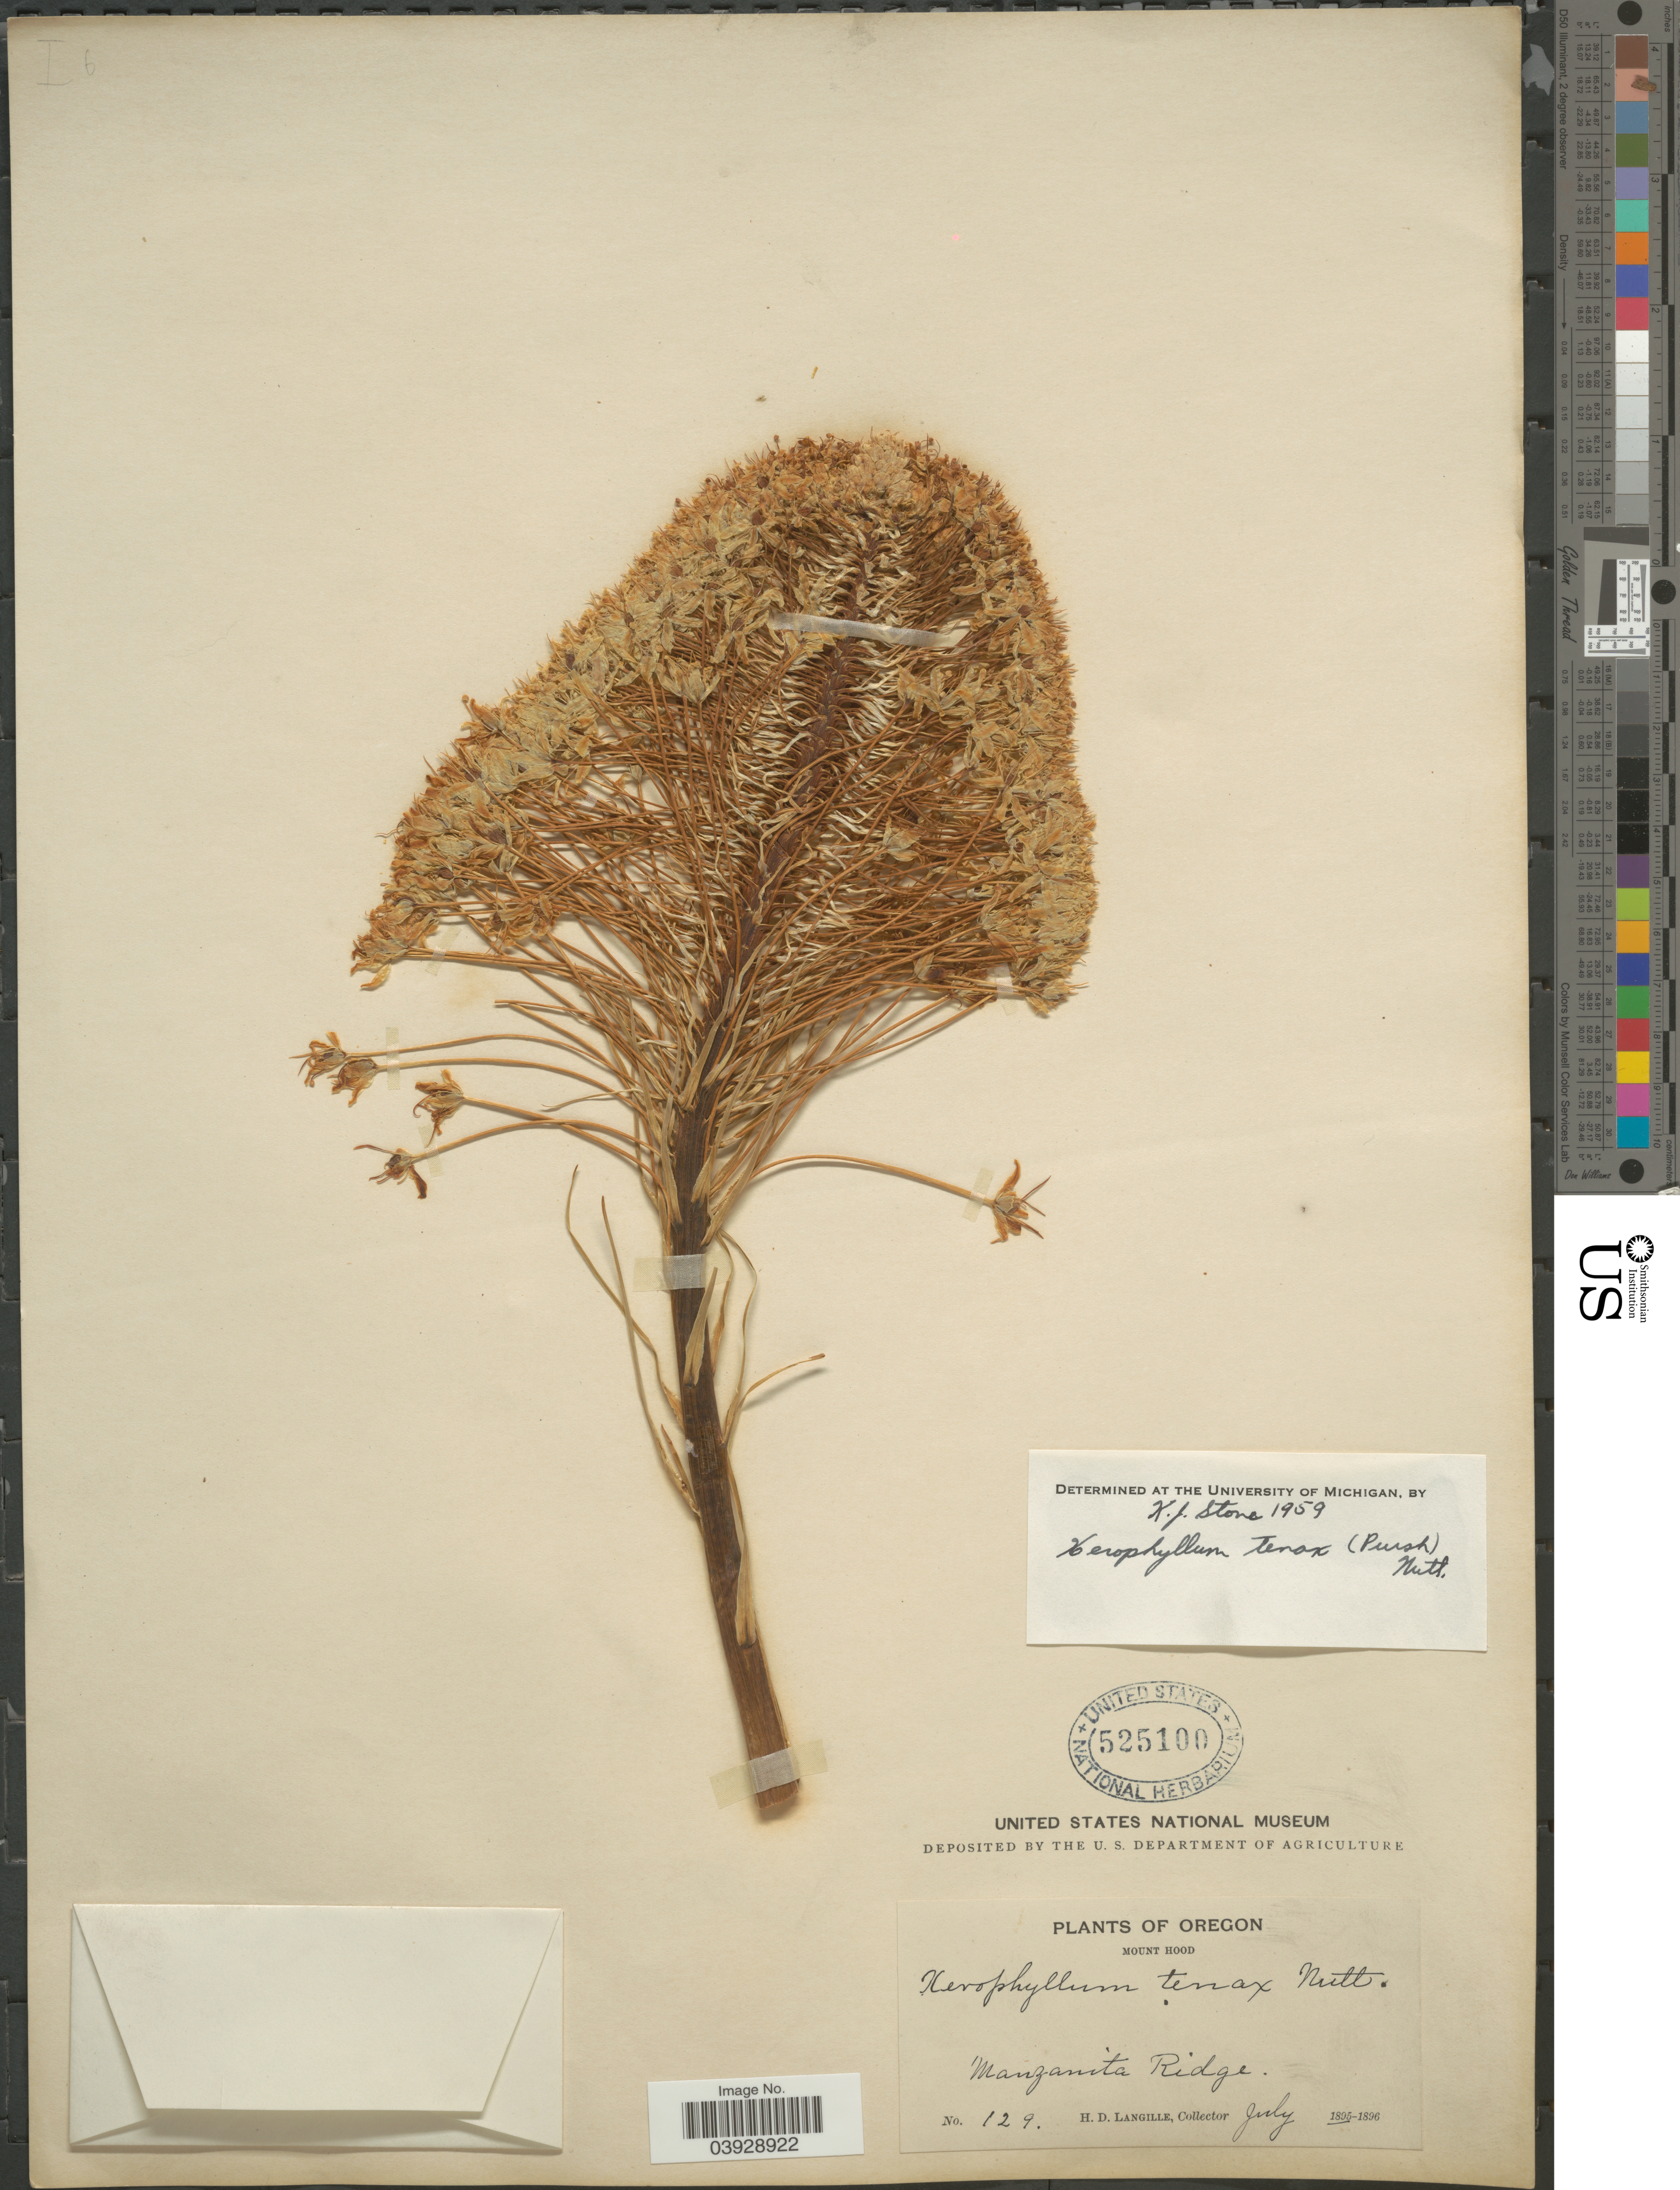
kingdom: Plantae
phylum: Tracheophyta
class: Liliopsida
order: Liliales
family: Melanthiaceae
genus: Xerophyllum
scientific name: Xerophyllum tenax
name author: (Pursh) Nutt.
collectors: H. Langille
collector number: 129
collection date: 1895-07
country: United States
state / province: Oregon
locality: Mount Hood. Manzanita Ridge.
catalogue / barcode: US 525100